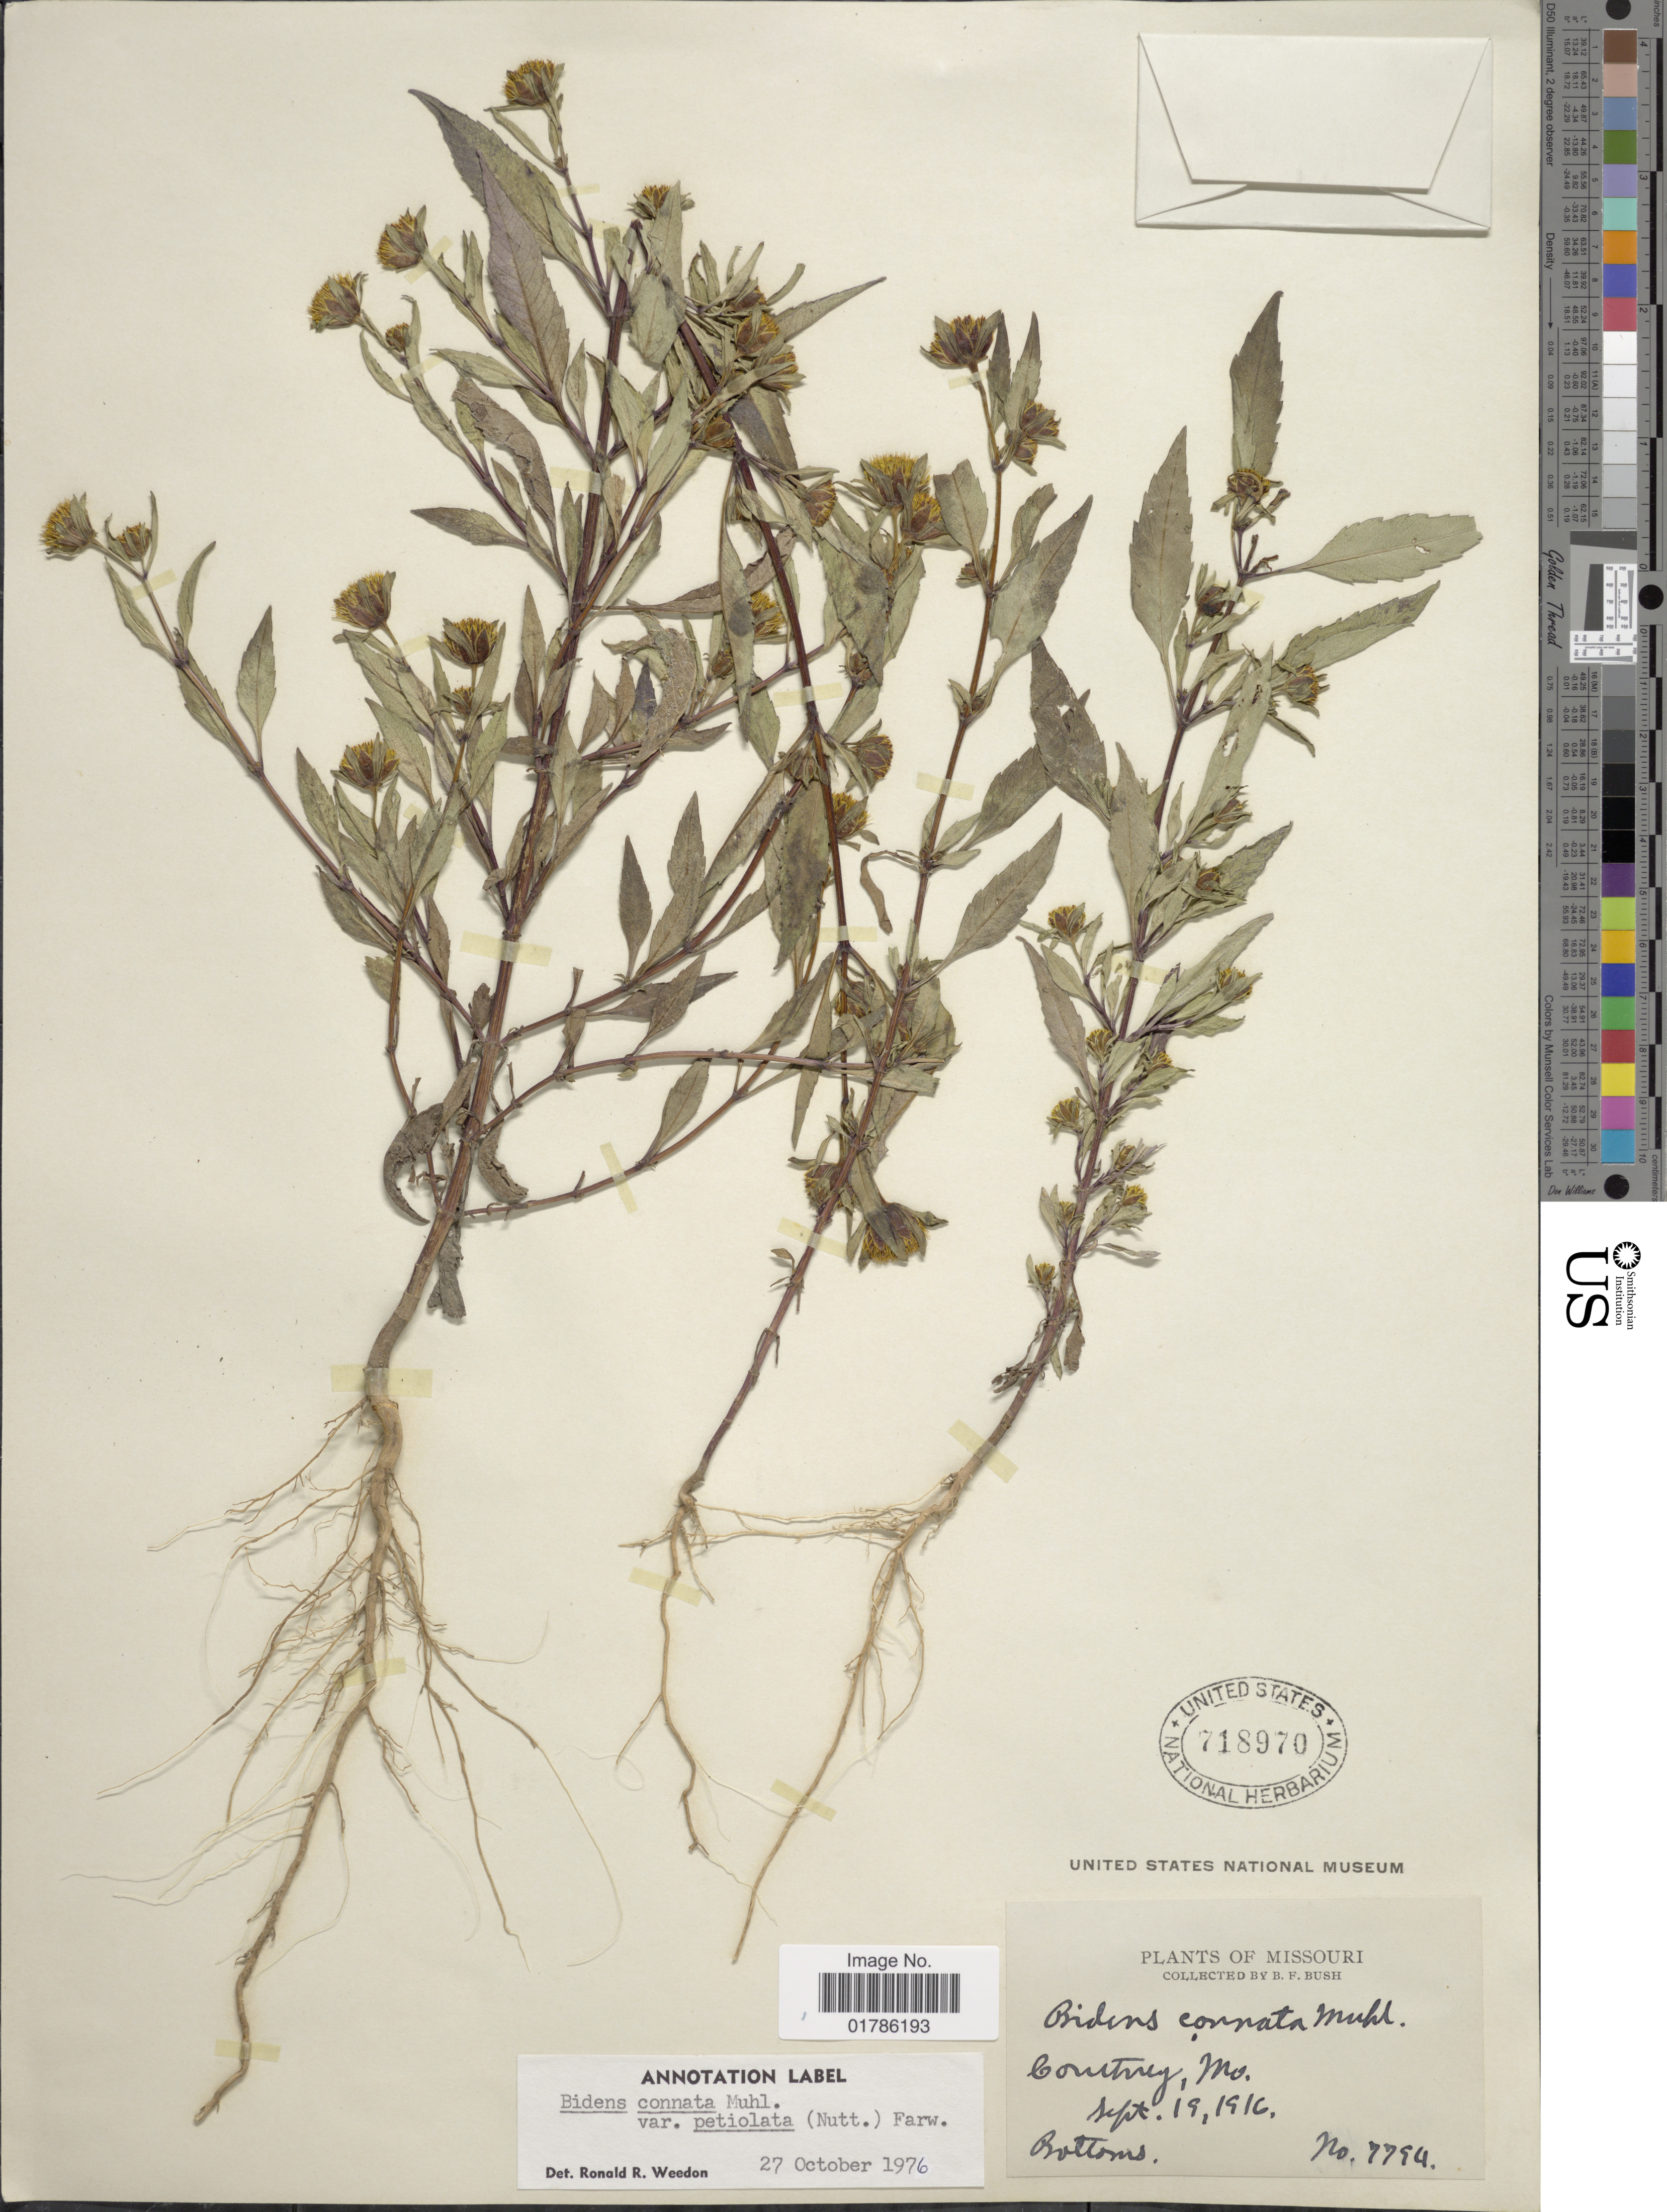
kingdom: Plantae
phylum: Tracheophyta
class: Magnoliopsida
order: Asterales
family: Asteraceae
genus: Bidens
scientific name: Bidens connata var. petiolata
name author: (Nutt.) Farw.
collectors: B. F. Bush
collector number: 7794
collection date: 1916-09-19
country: United States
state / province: Missouri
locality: Courtney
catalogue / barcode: US 718970